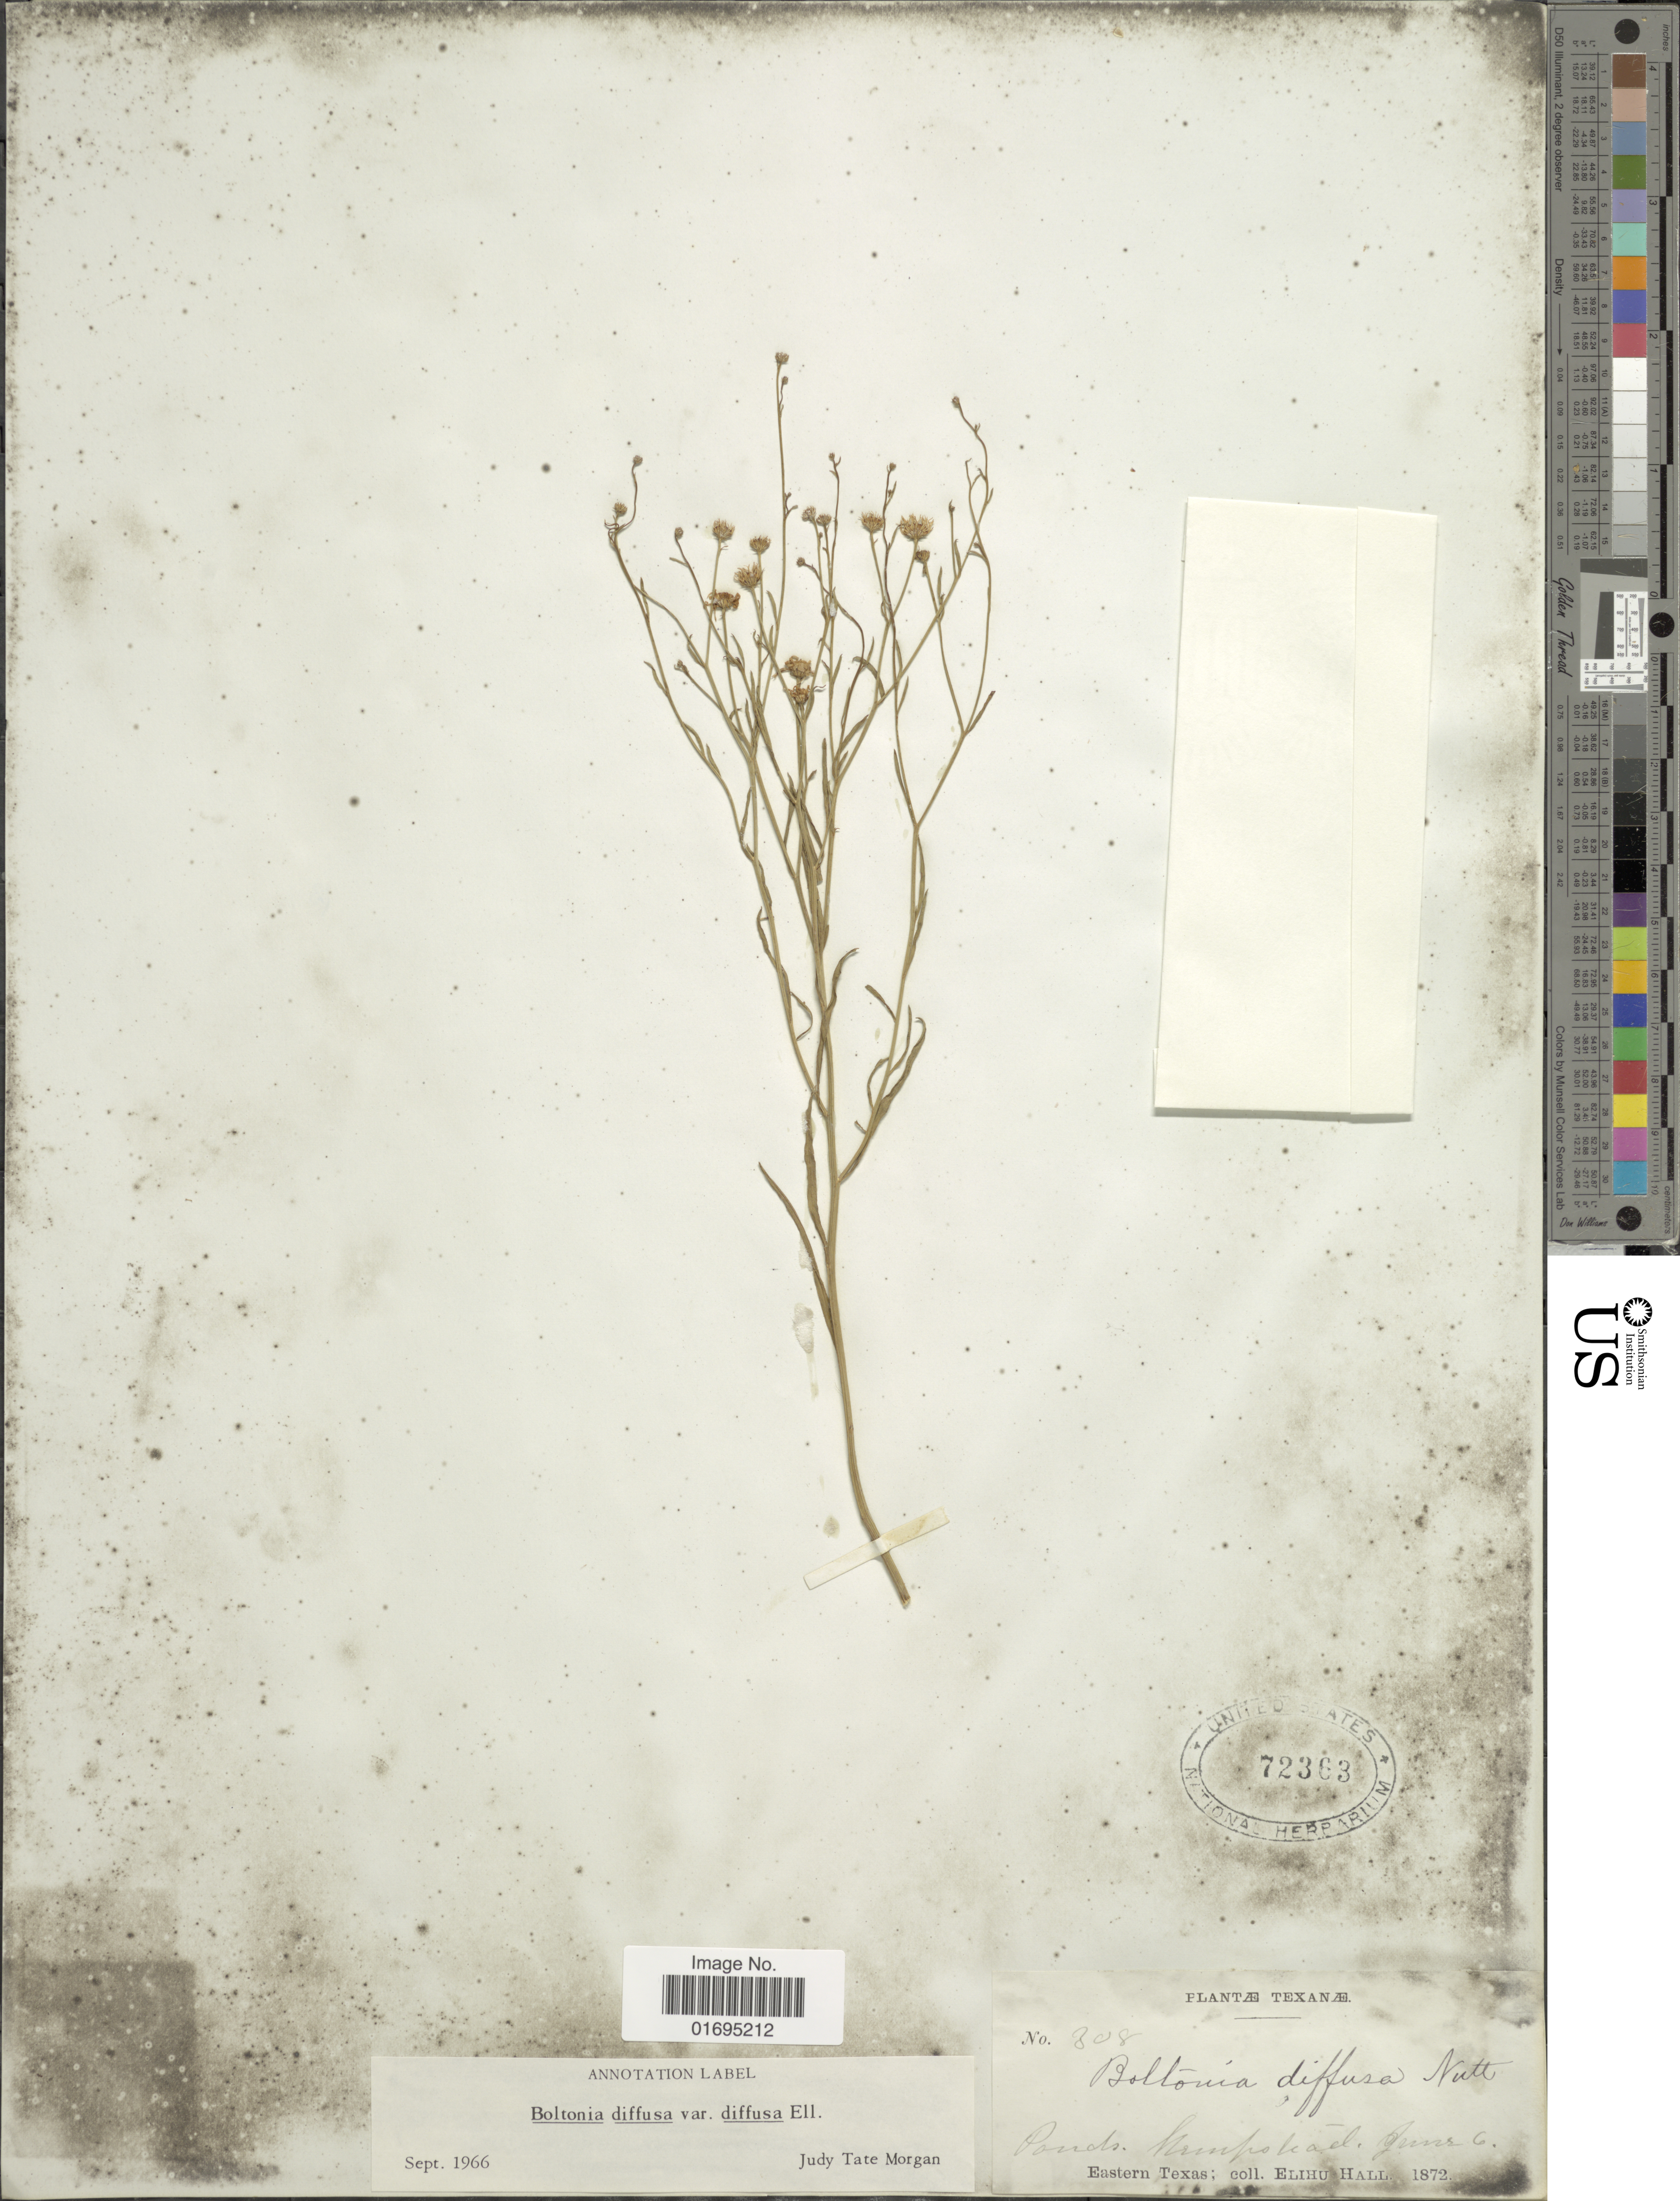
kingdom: Plantae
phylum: Tracheophyta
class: Magnoliopsida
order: Asterales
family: Asteraceae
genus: Boltonia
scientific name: Boltonia diffusa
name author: Elliott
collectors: E. Hall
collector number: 308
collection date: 1872-06-06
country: United States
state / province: Texas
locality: Eastern Texas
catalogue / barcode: US 72363